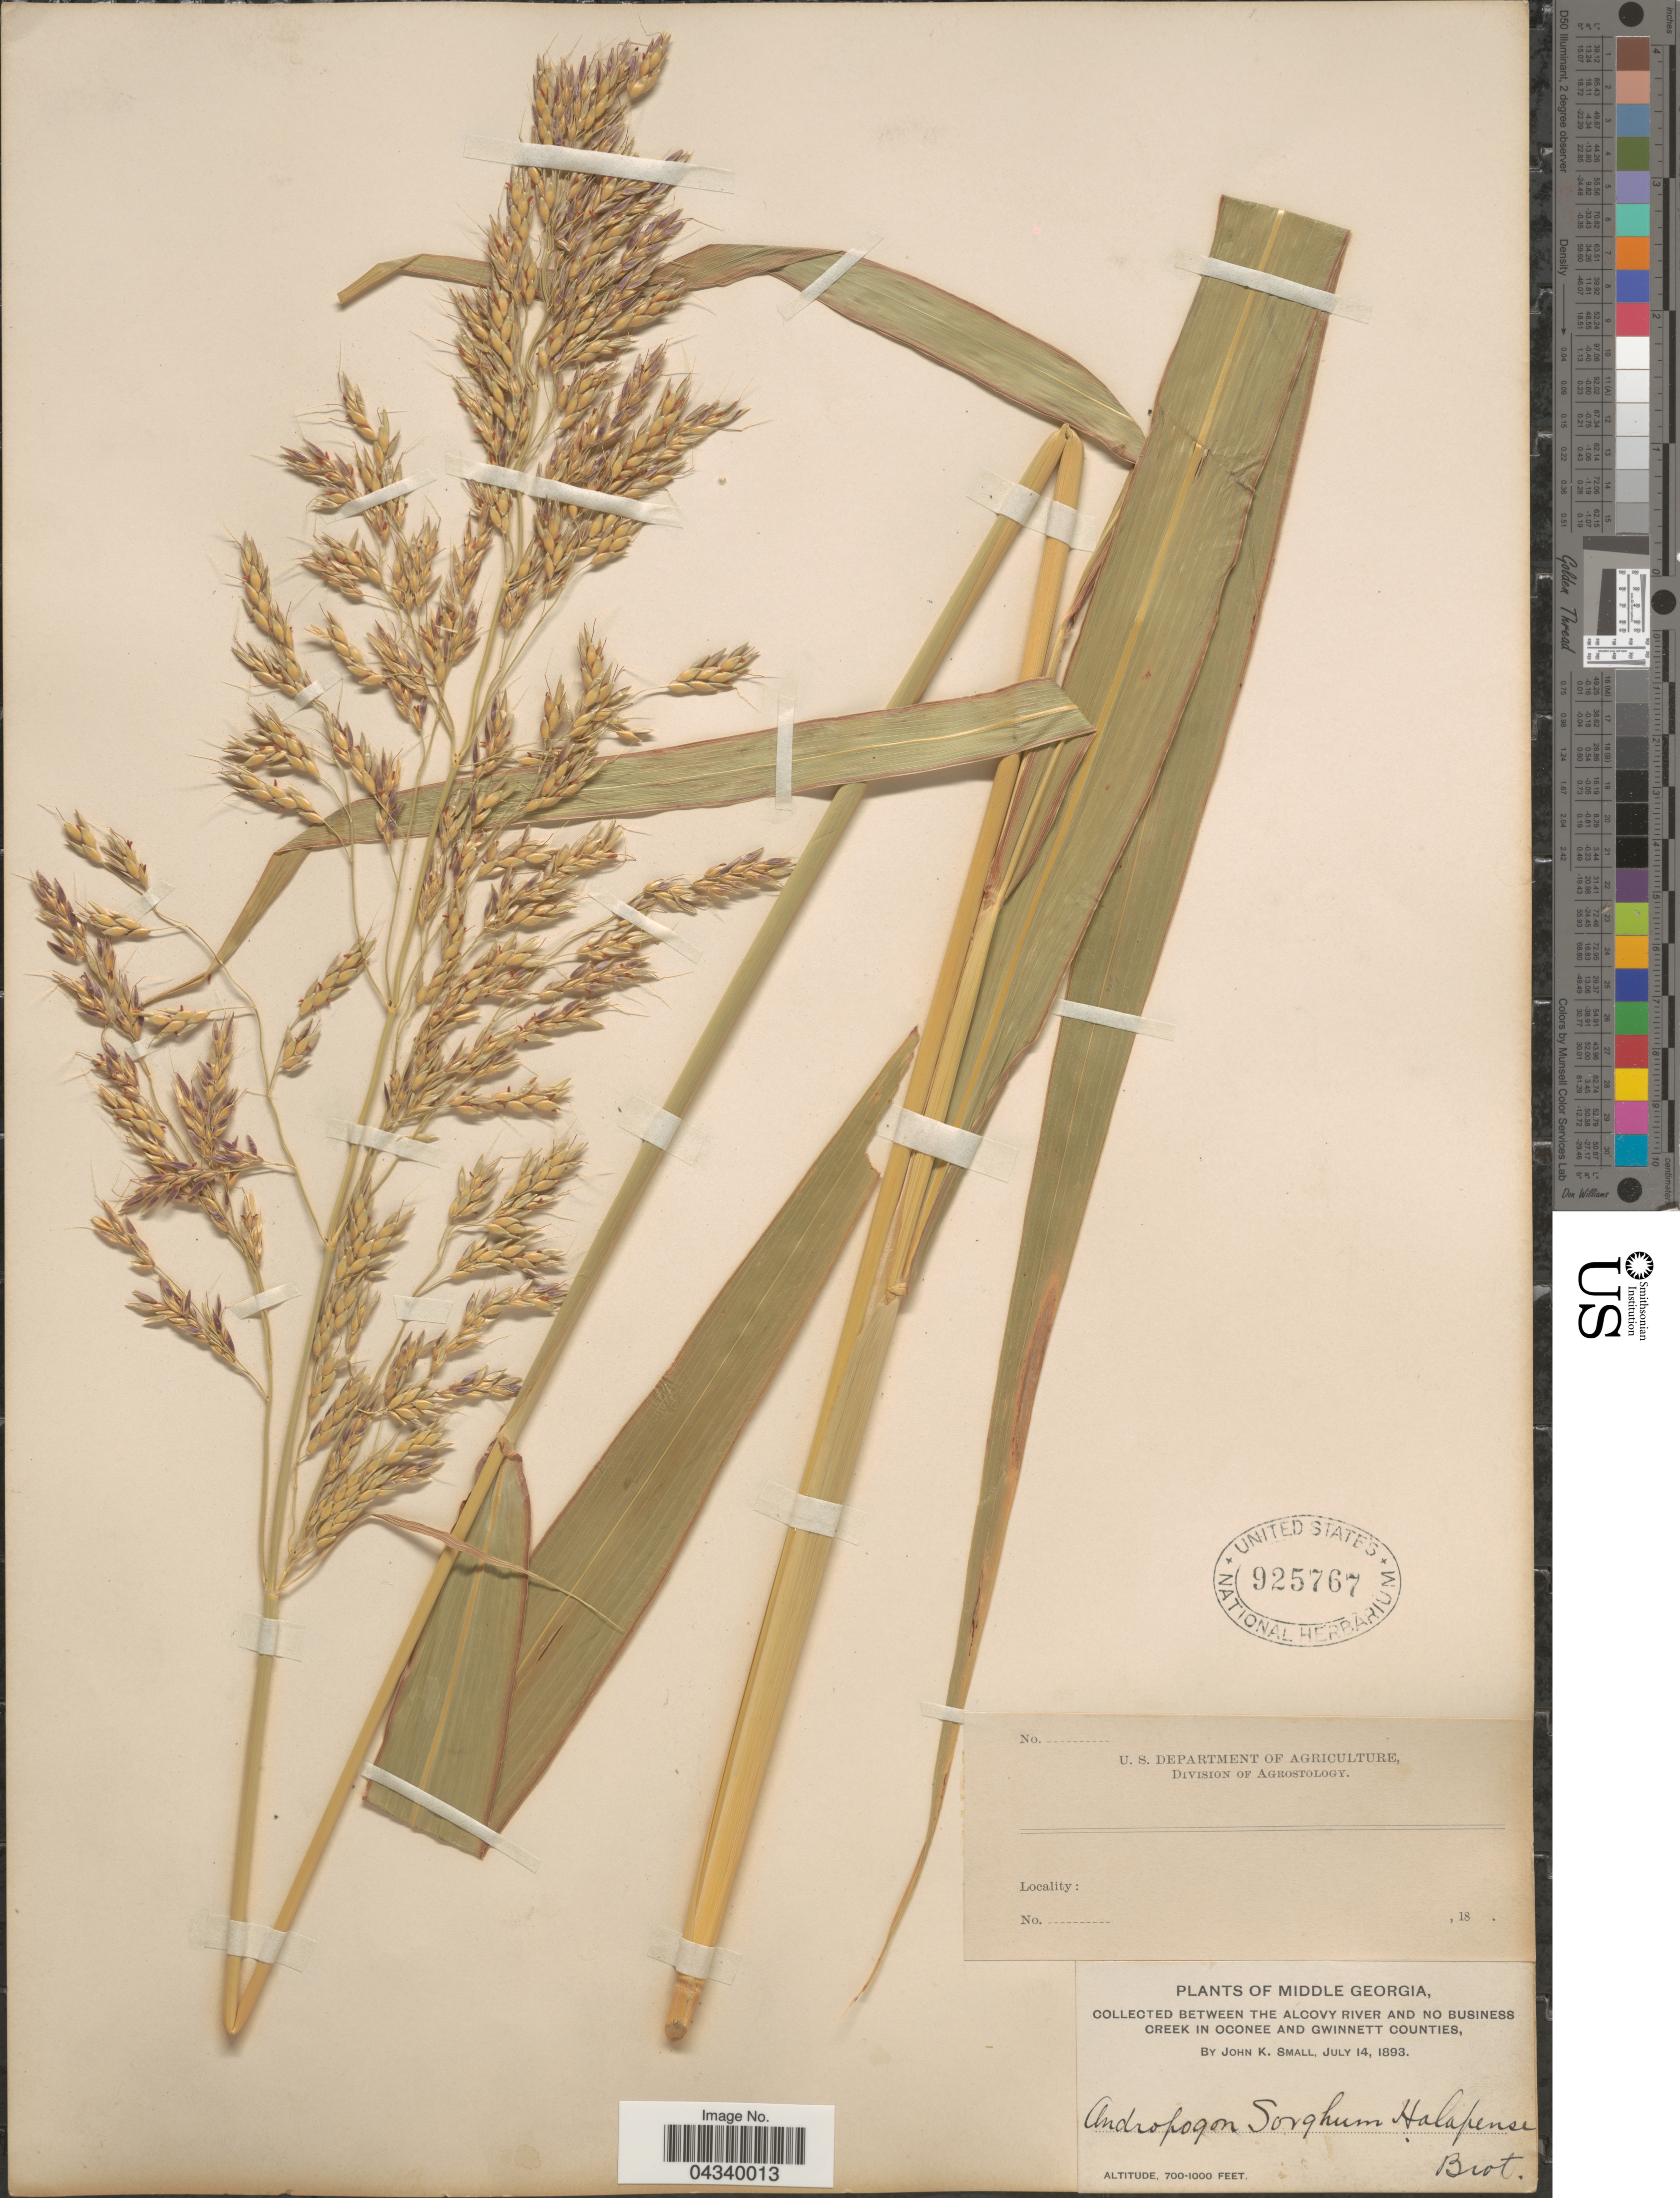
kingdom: Plantae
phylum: Tracheophyta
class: Liliopsida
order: Poales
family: Poaceae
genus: Sorghum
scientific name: Sorghum halepense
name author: (L.) Pers.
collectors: J. K. Small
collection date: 1893-07-14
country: United States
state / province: Georgia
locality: Middle Georgia. Between the Alcovy River and No Business Creek in Oconee and Gwinnett Counties.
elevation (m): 213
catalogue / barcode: US 925767